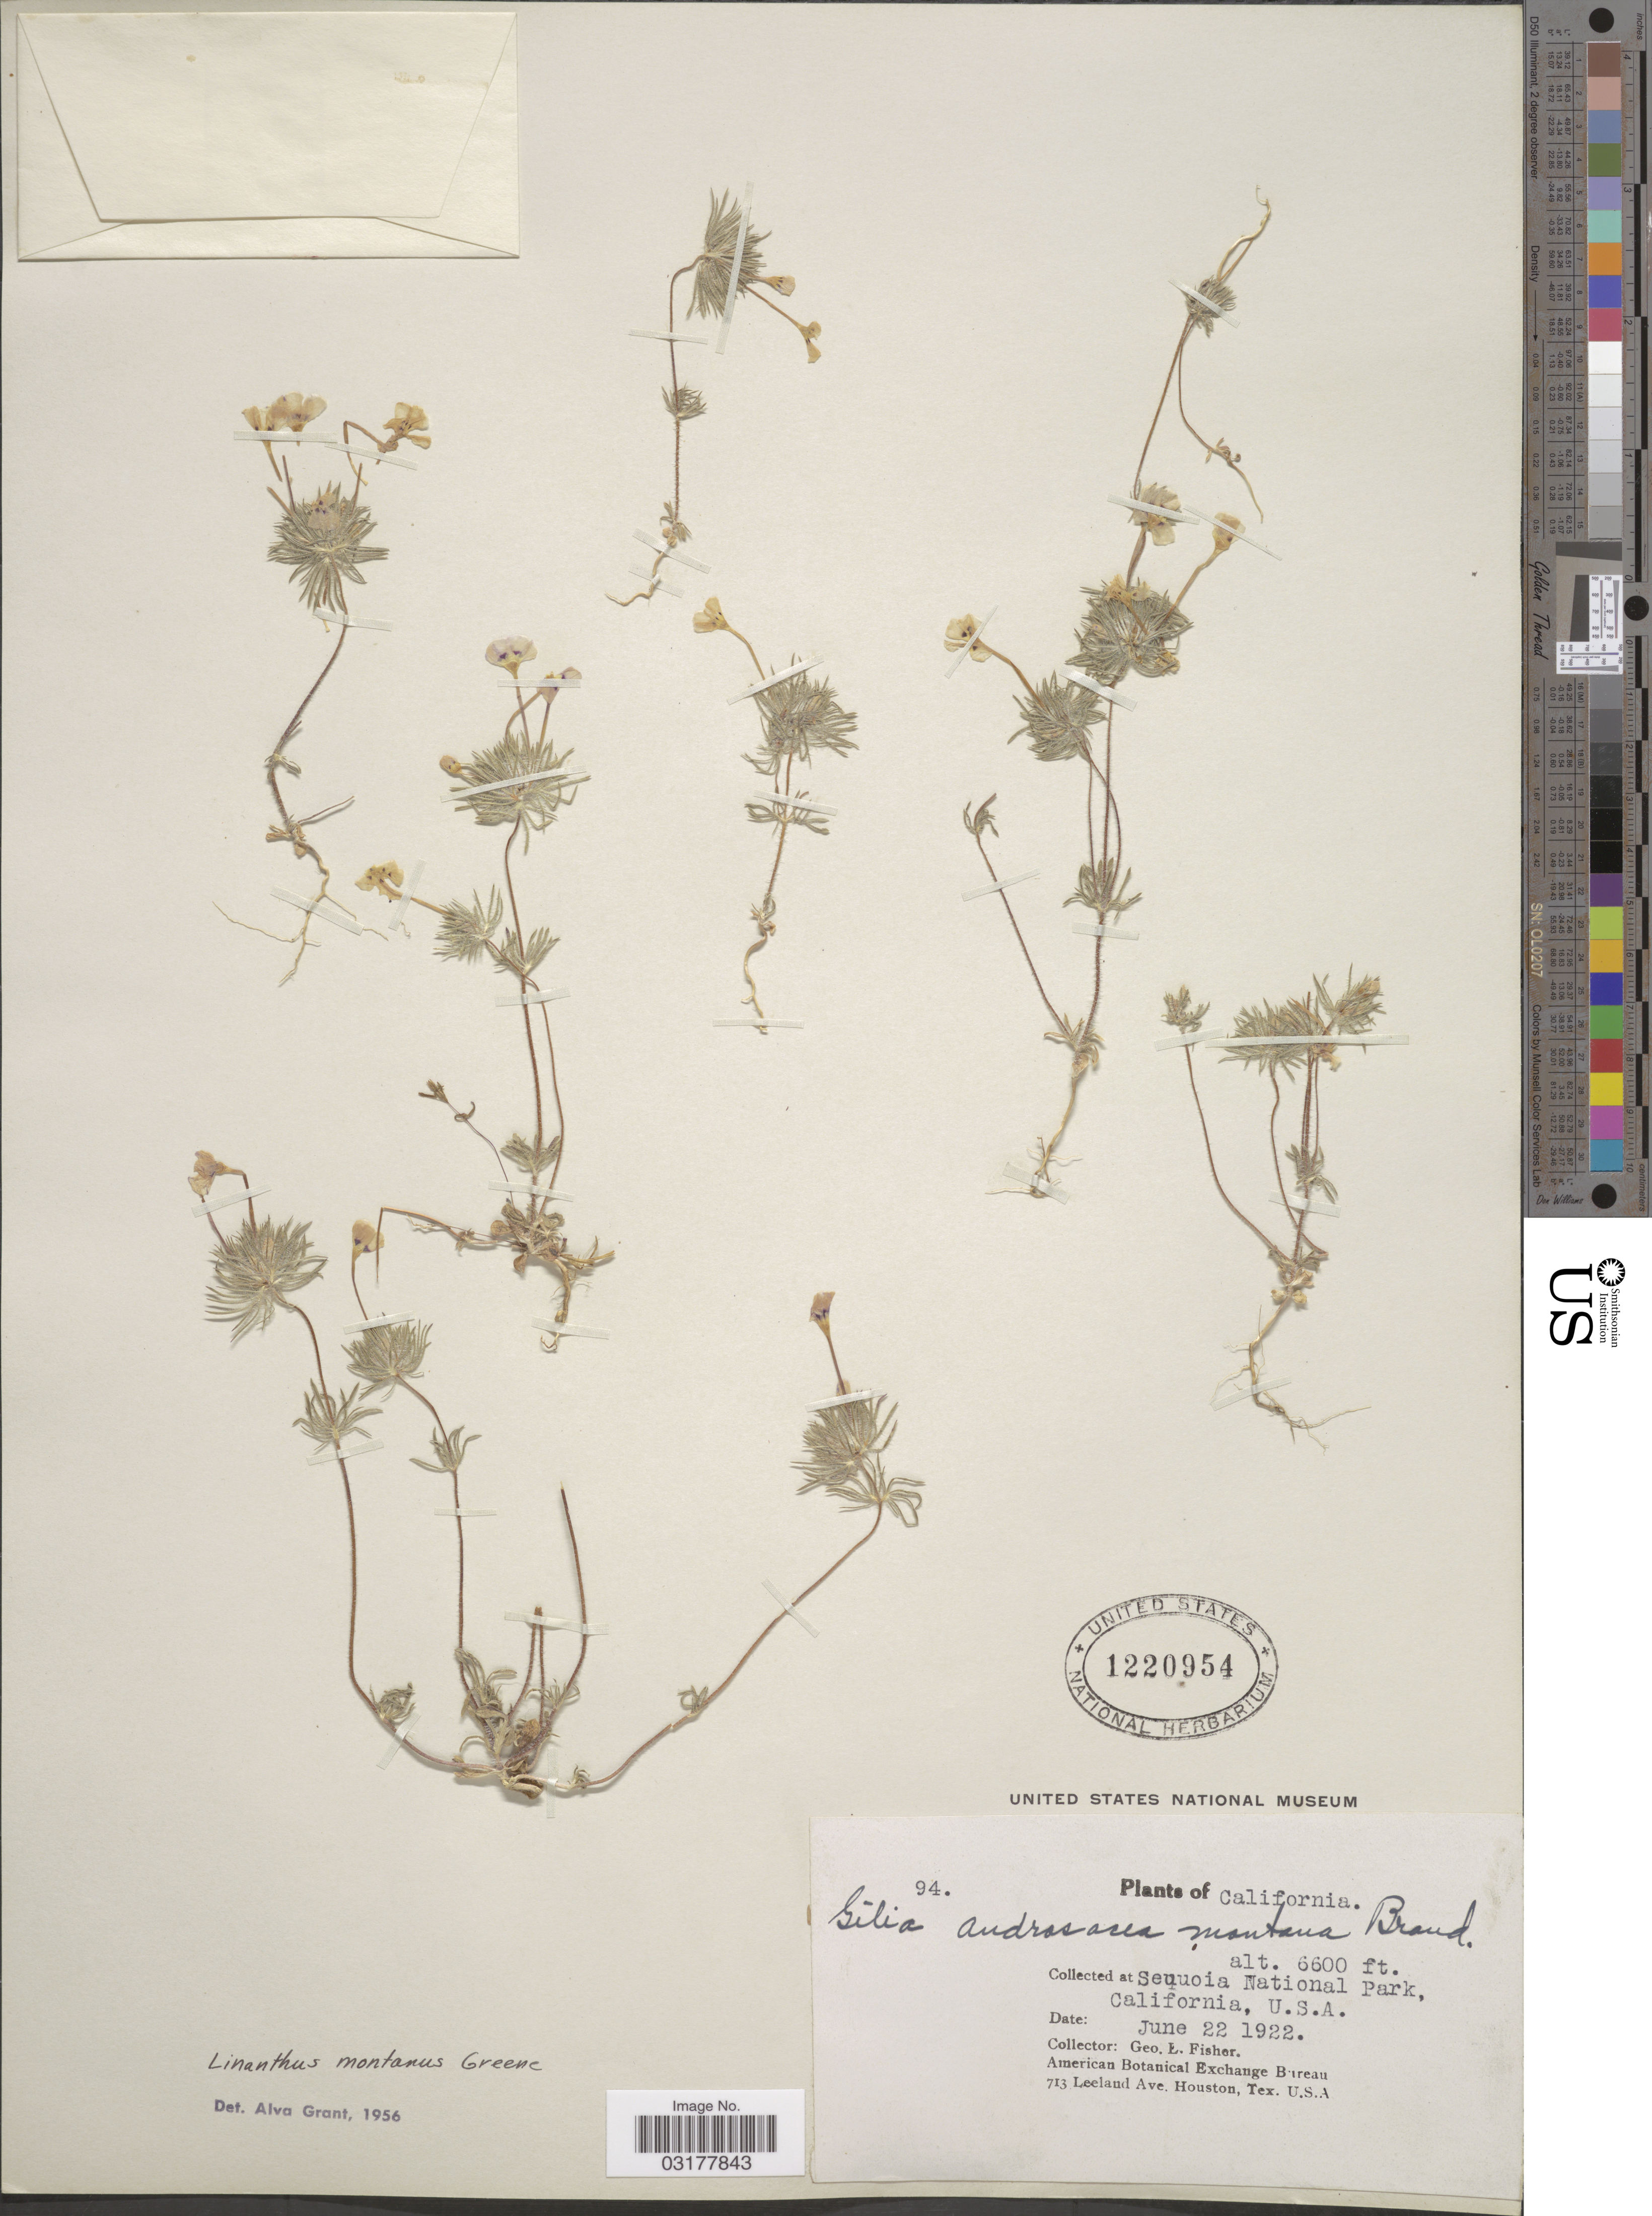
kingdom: Plantae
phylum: Tracheophyta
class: Magnoliopsida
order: Ericales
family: Polemoniaceae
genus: Leptosiphon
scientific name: Leptosiphon montanus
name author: (Greene) J.M. Porter & L.A. Johnson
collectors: G. L. Fisher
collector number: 94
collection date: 1922-06-22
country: United States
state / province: California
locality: Sequoia National Park.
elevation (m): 2012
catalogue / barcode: US 1220954